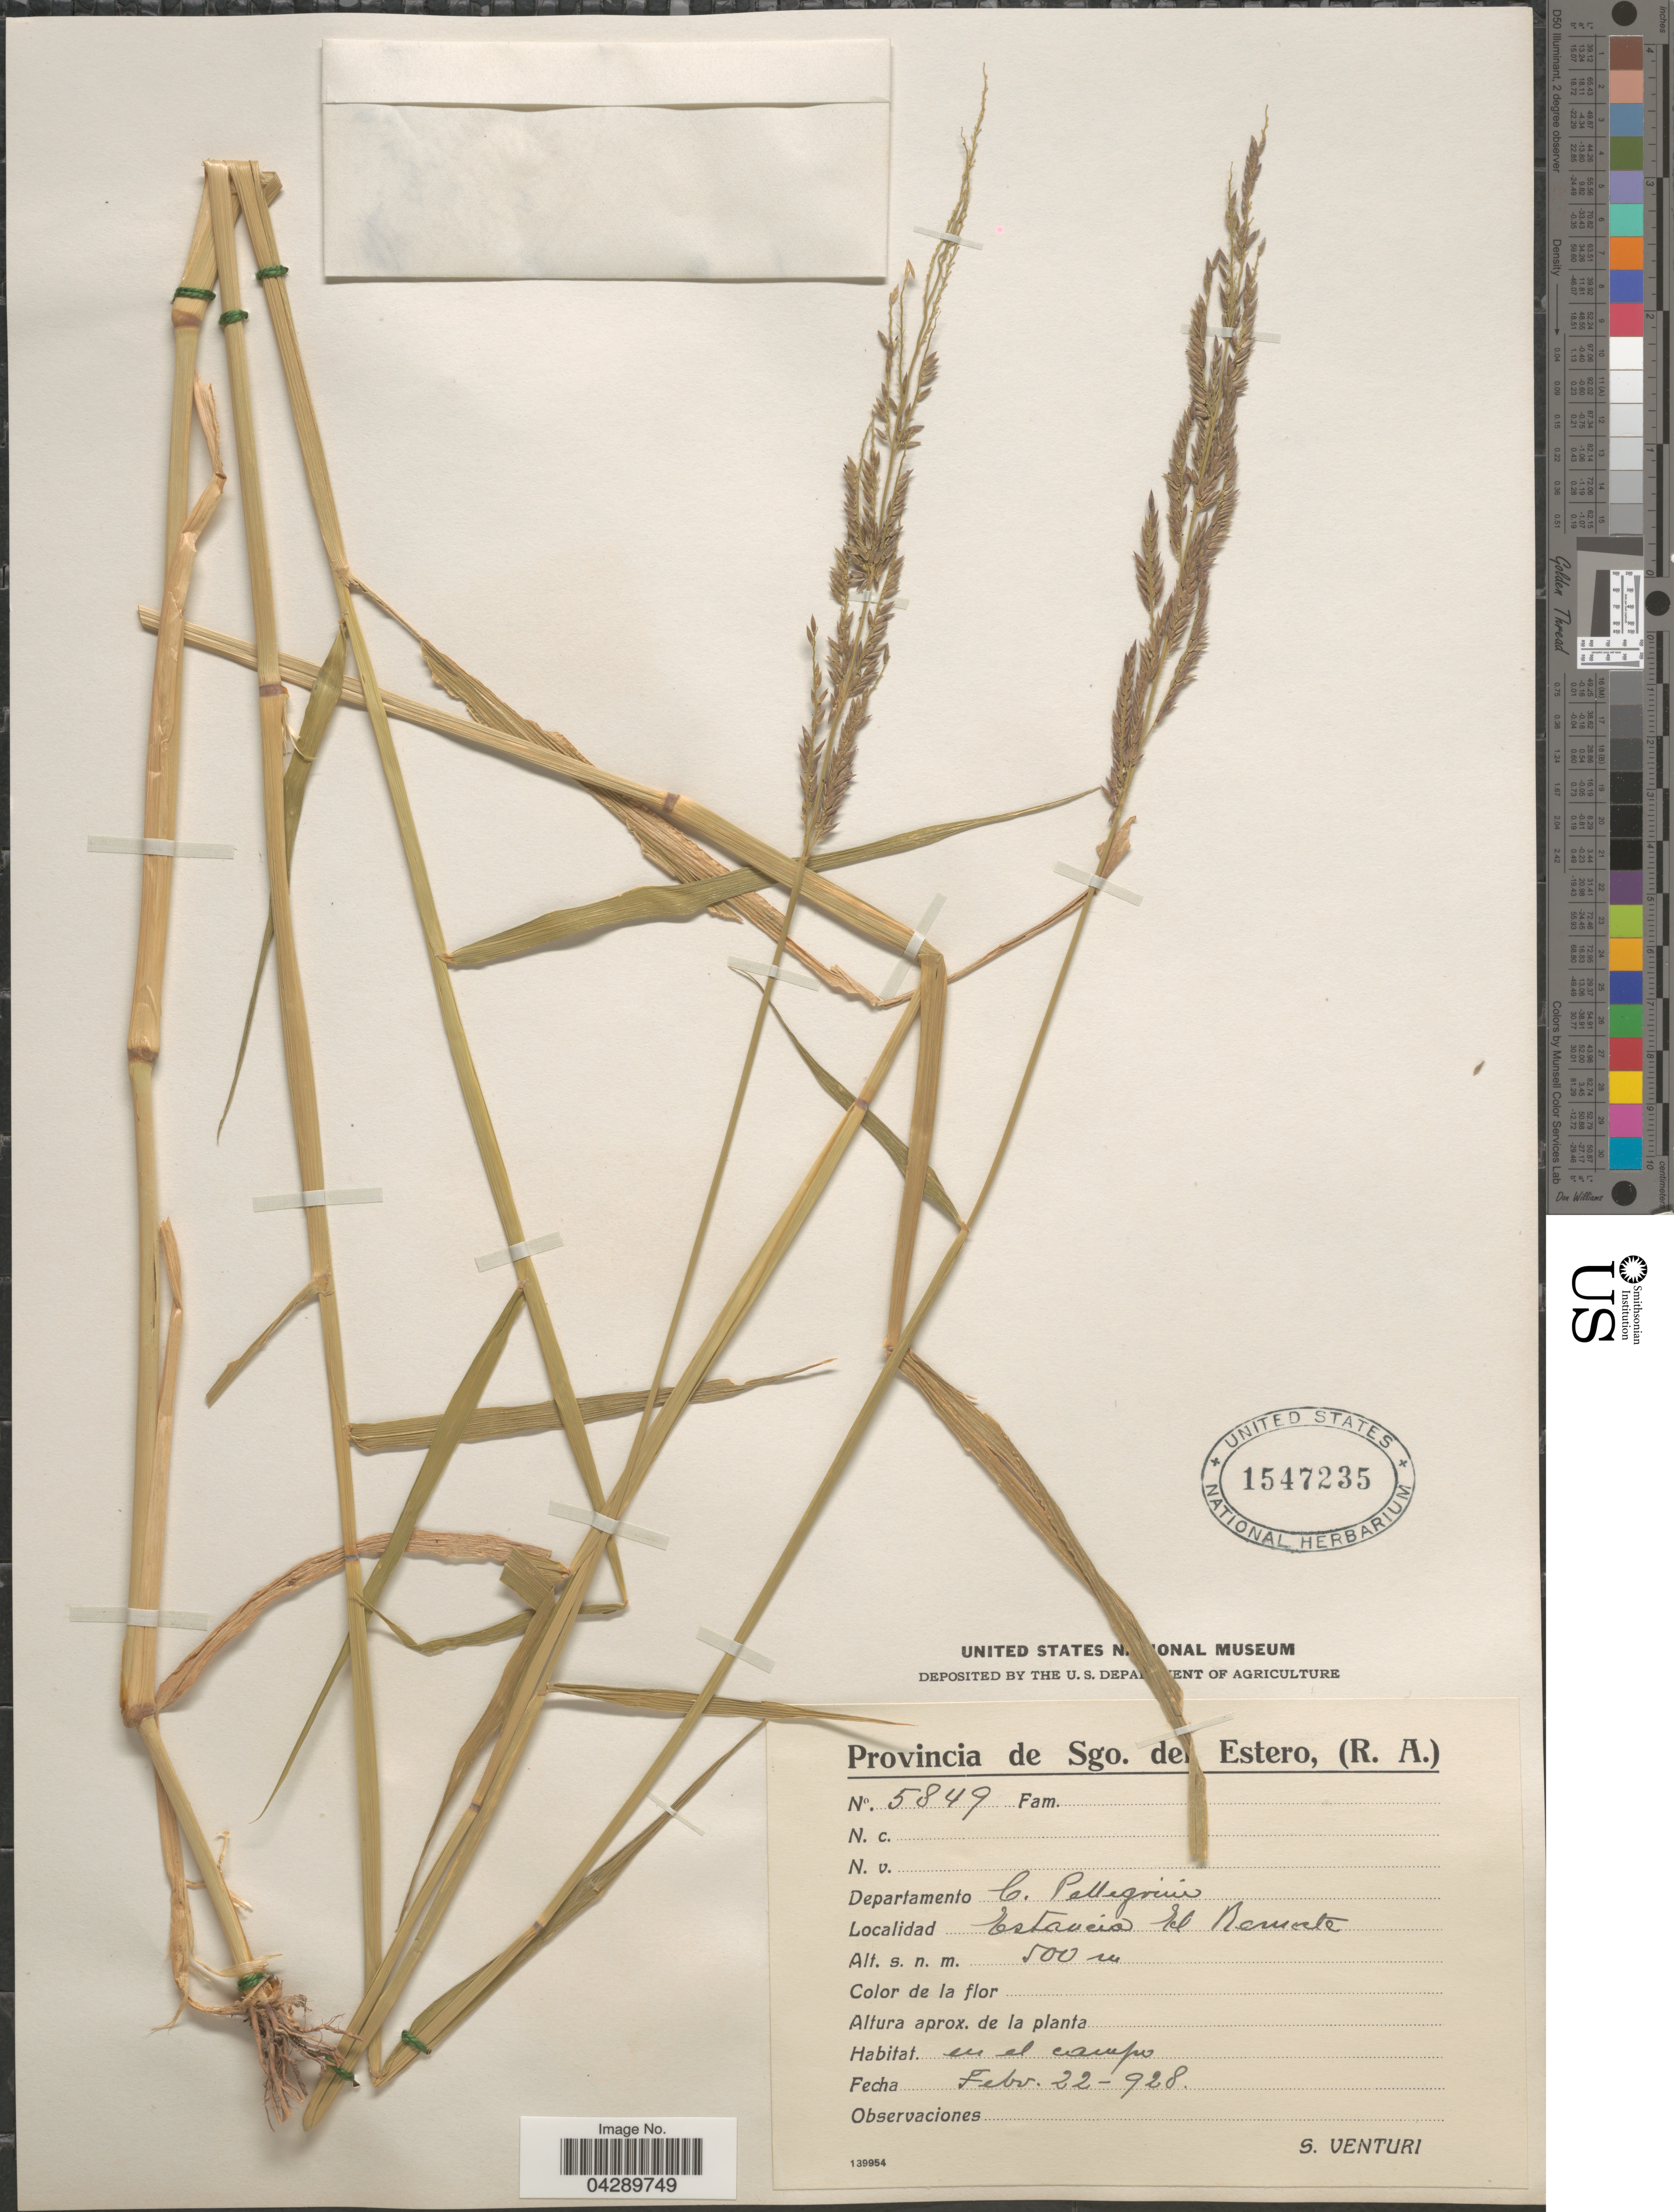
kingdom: Plantae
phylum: Tracheophyta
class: Liliopsida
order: Poales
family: Poaceae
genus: Eriochloa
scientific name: Eriochloa punctata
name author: (L.) Desv. ex Ham.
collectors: S. Venturi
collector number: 5849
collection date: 1928-02-22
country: Argentina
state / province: Santiago del Estero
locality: Departamento Carlos Pellegrini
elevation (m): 500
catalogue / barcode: US 1547235